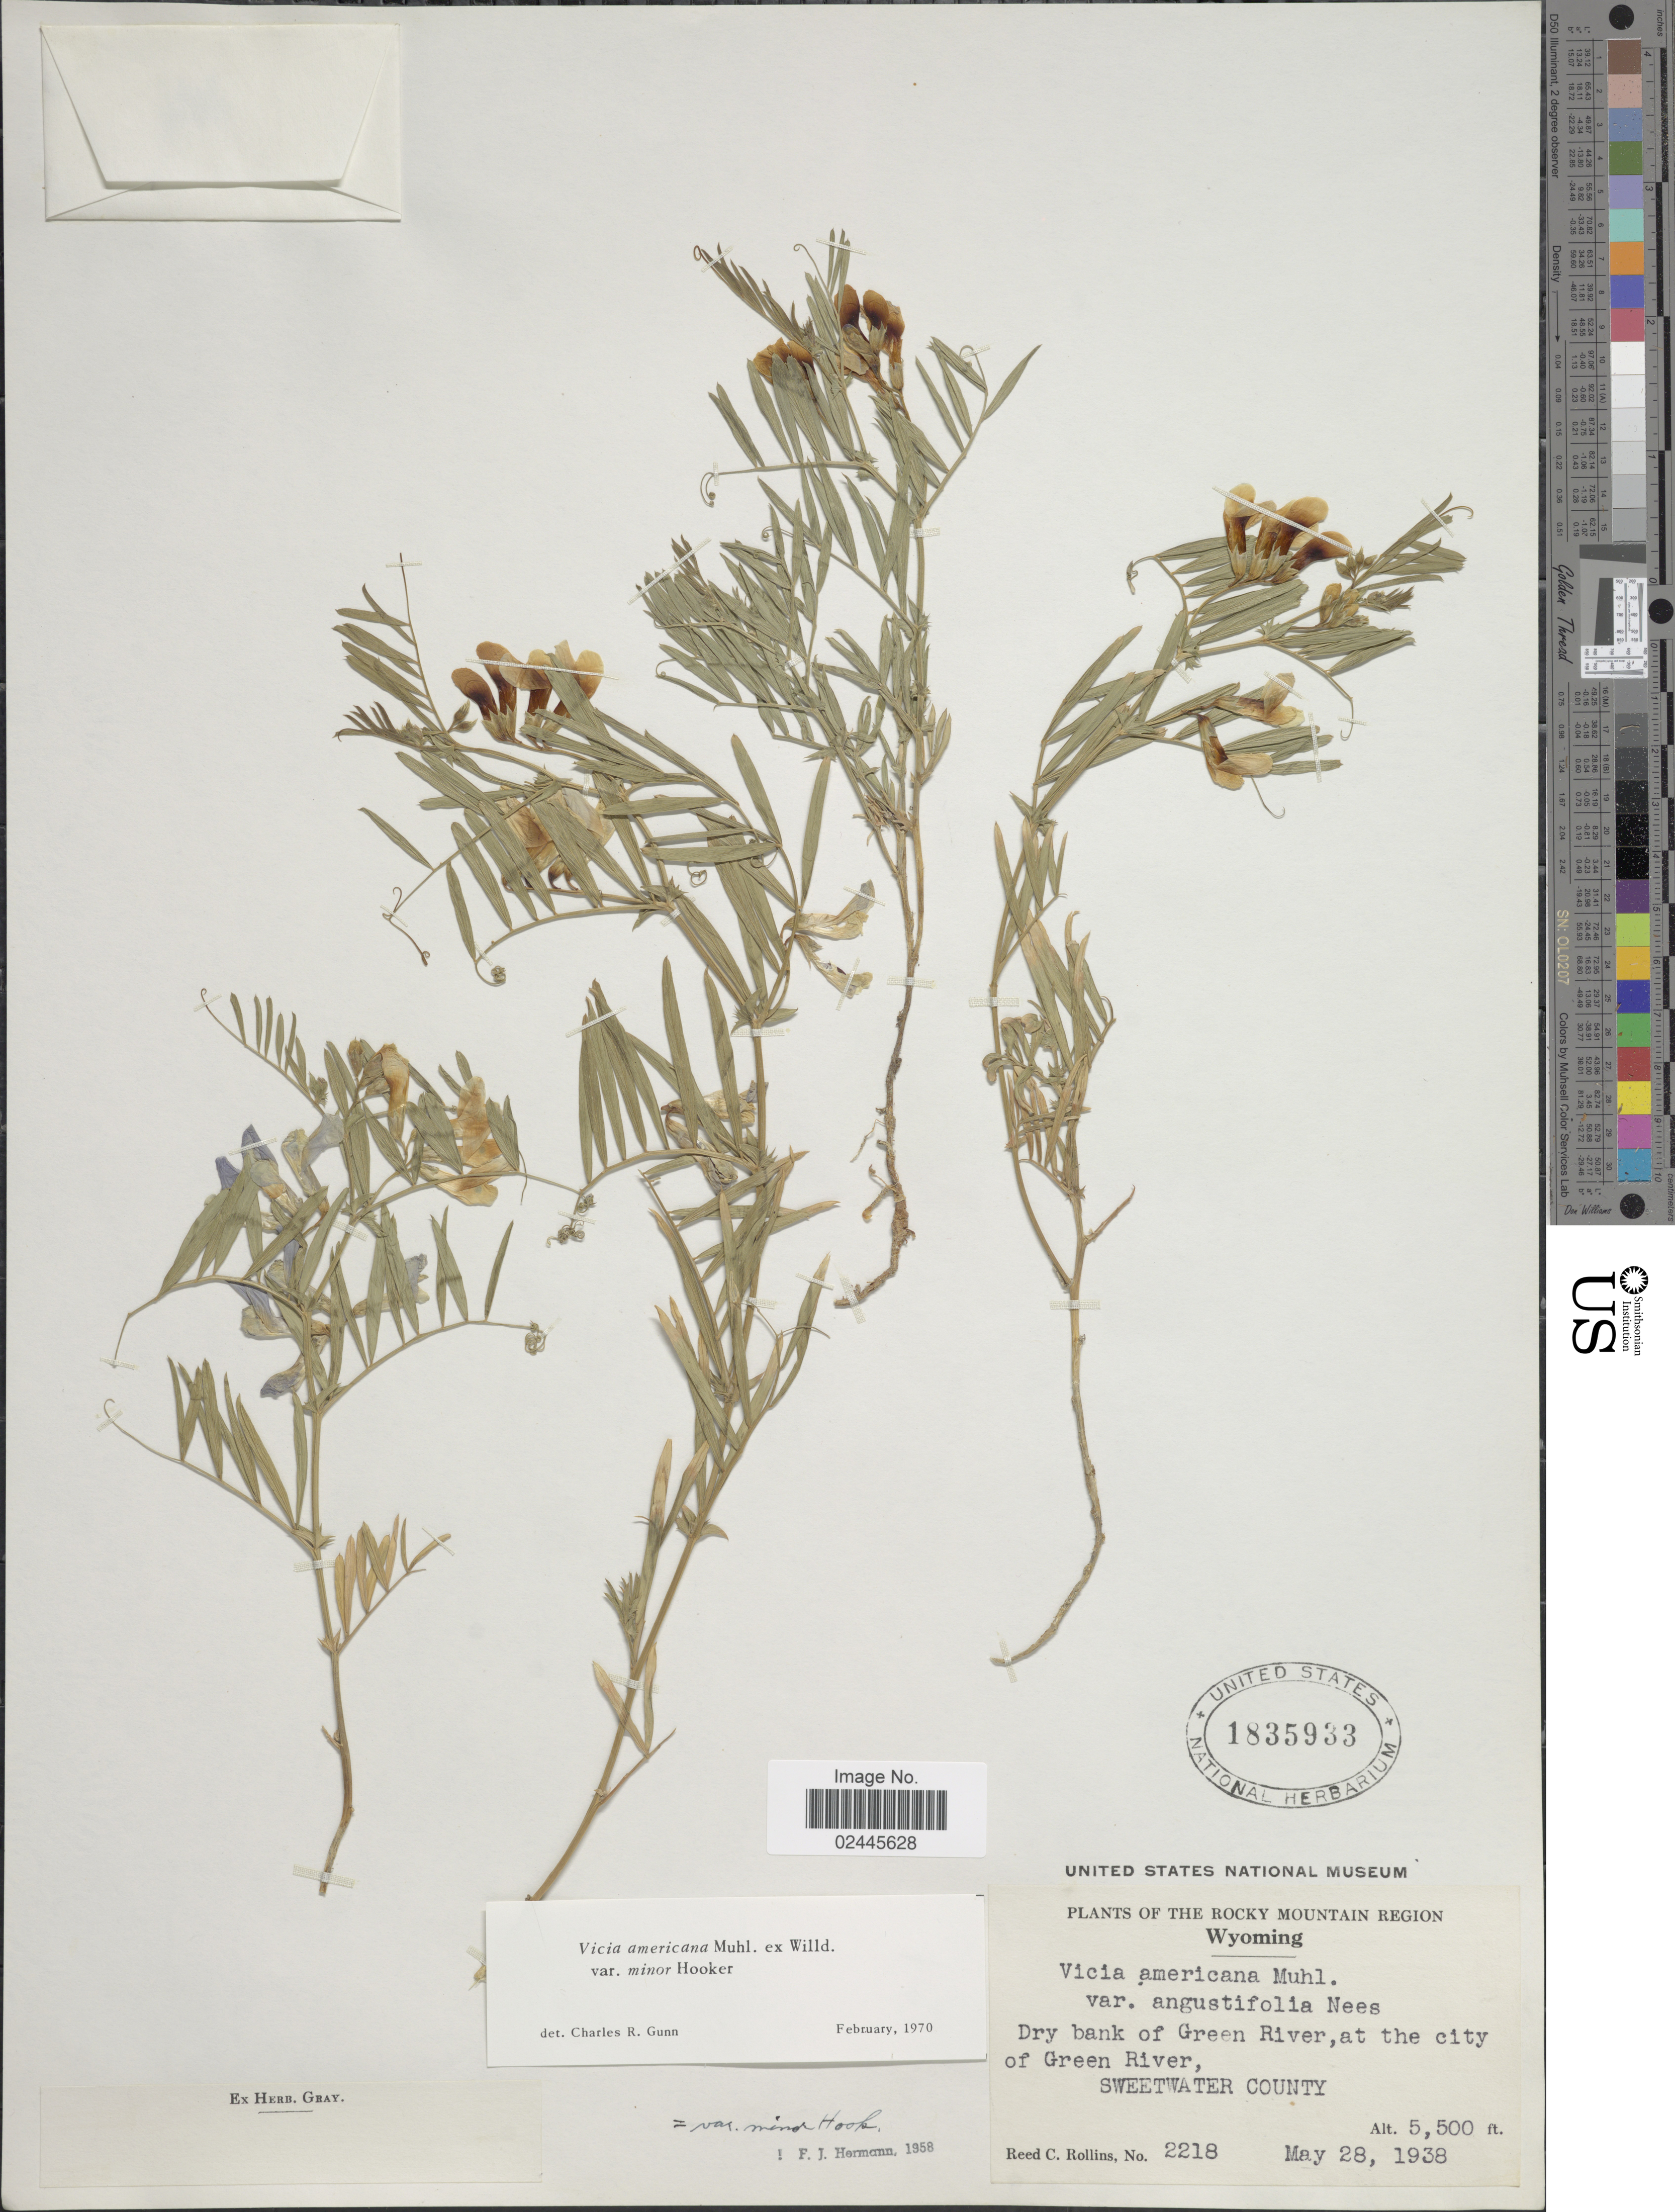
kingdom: Plantae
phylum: Tracheophyta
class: Magnoliopsida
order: Fabales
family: Fabaceae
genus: Vicia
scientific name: Vicia americana var. minor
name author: Hook.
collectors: R. C. Rollins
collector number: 2218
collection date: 1938-05-28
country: United States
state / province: Wyoming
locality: The Rocky Mountain Region, dry bank of Green River, at the city of Green River, Sweetwater County.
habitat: dry bank of river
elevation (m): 1676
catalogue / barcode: US 1835933